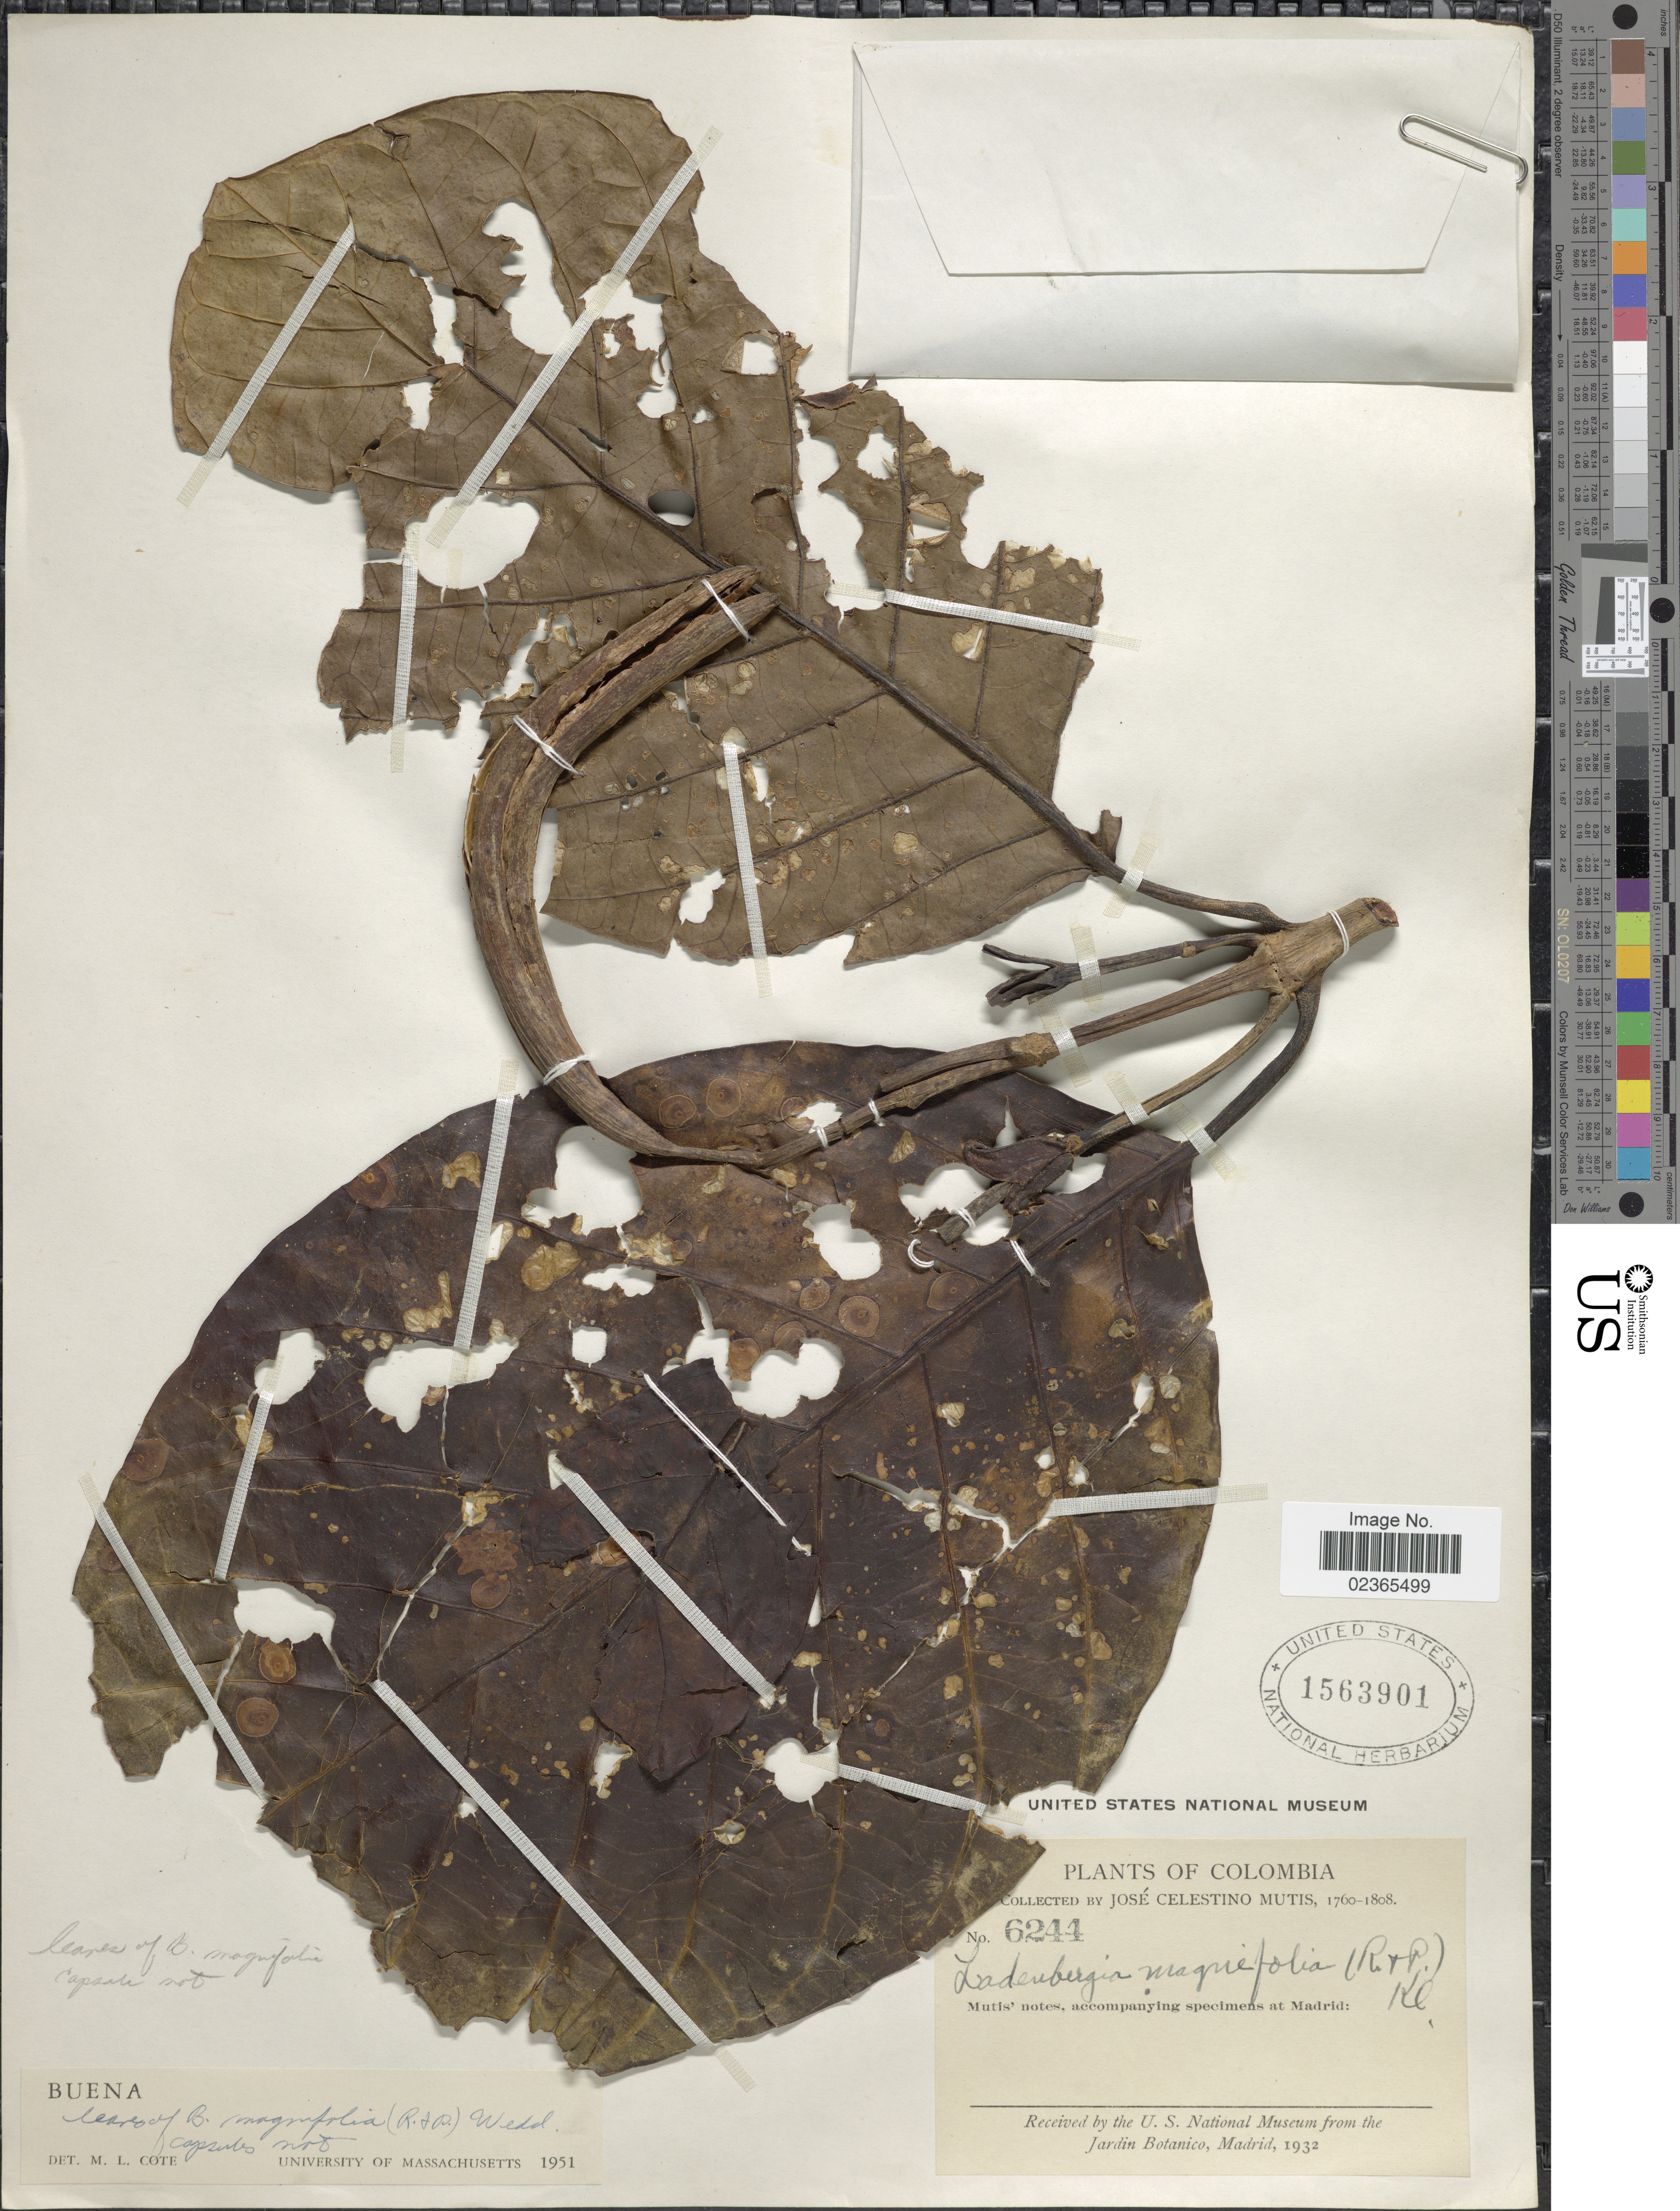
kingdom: Plantae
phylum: Tracheophyta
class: Magnoliopsida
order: Gentianales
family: Rubiaceae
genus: Ladenbergia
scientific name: Ladenbergia oblongifolia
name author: (Mutis) L. Andersson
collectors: J. C. B. Mutis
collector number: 6244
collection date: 1760/1808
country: Colombia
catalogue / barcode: US 1563901